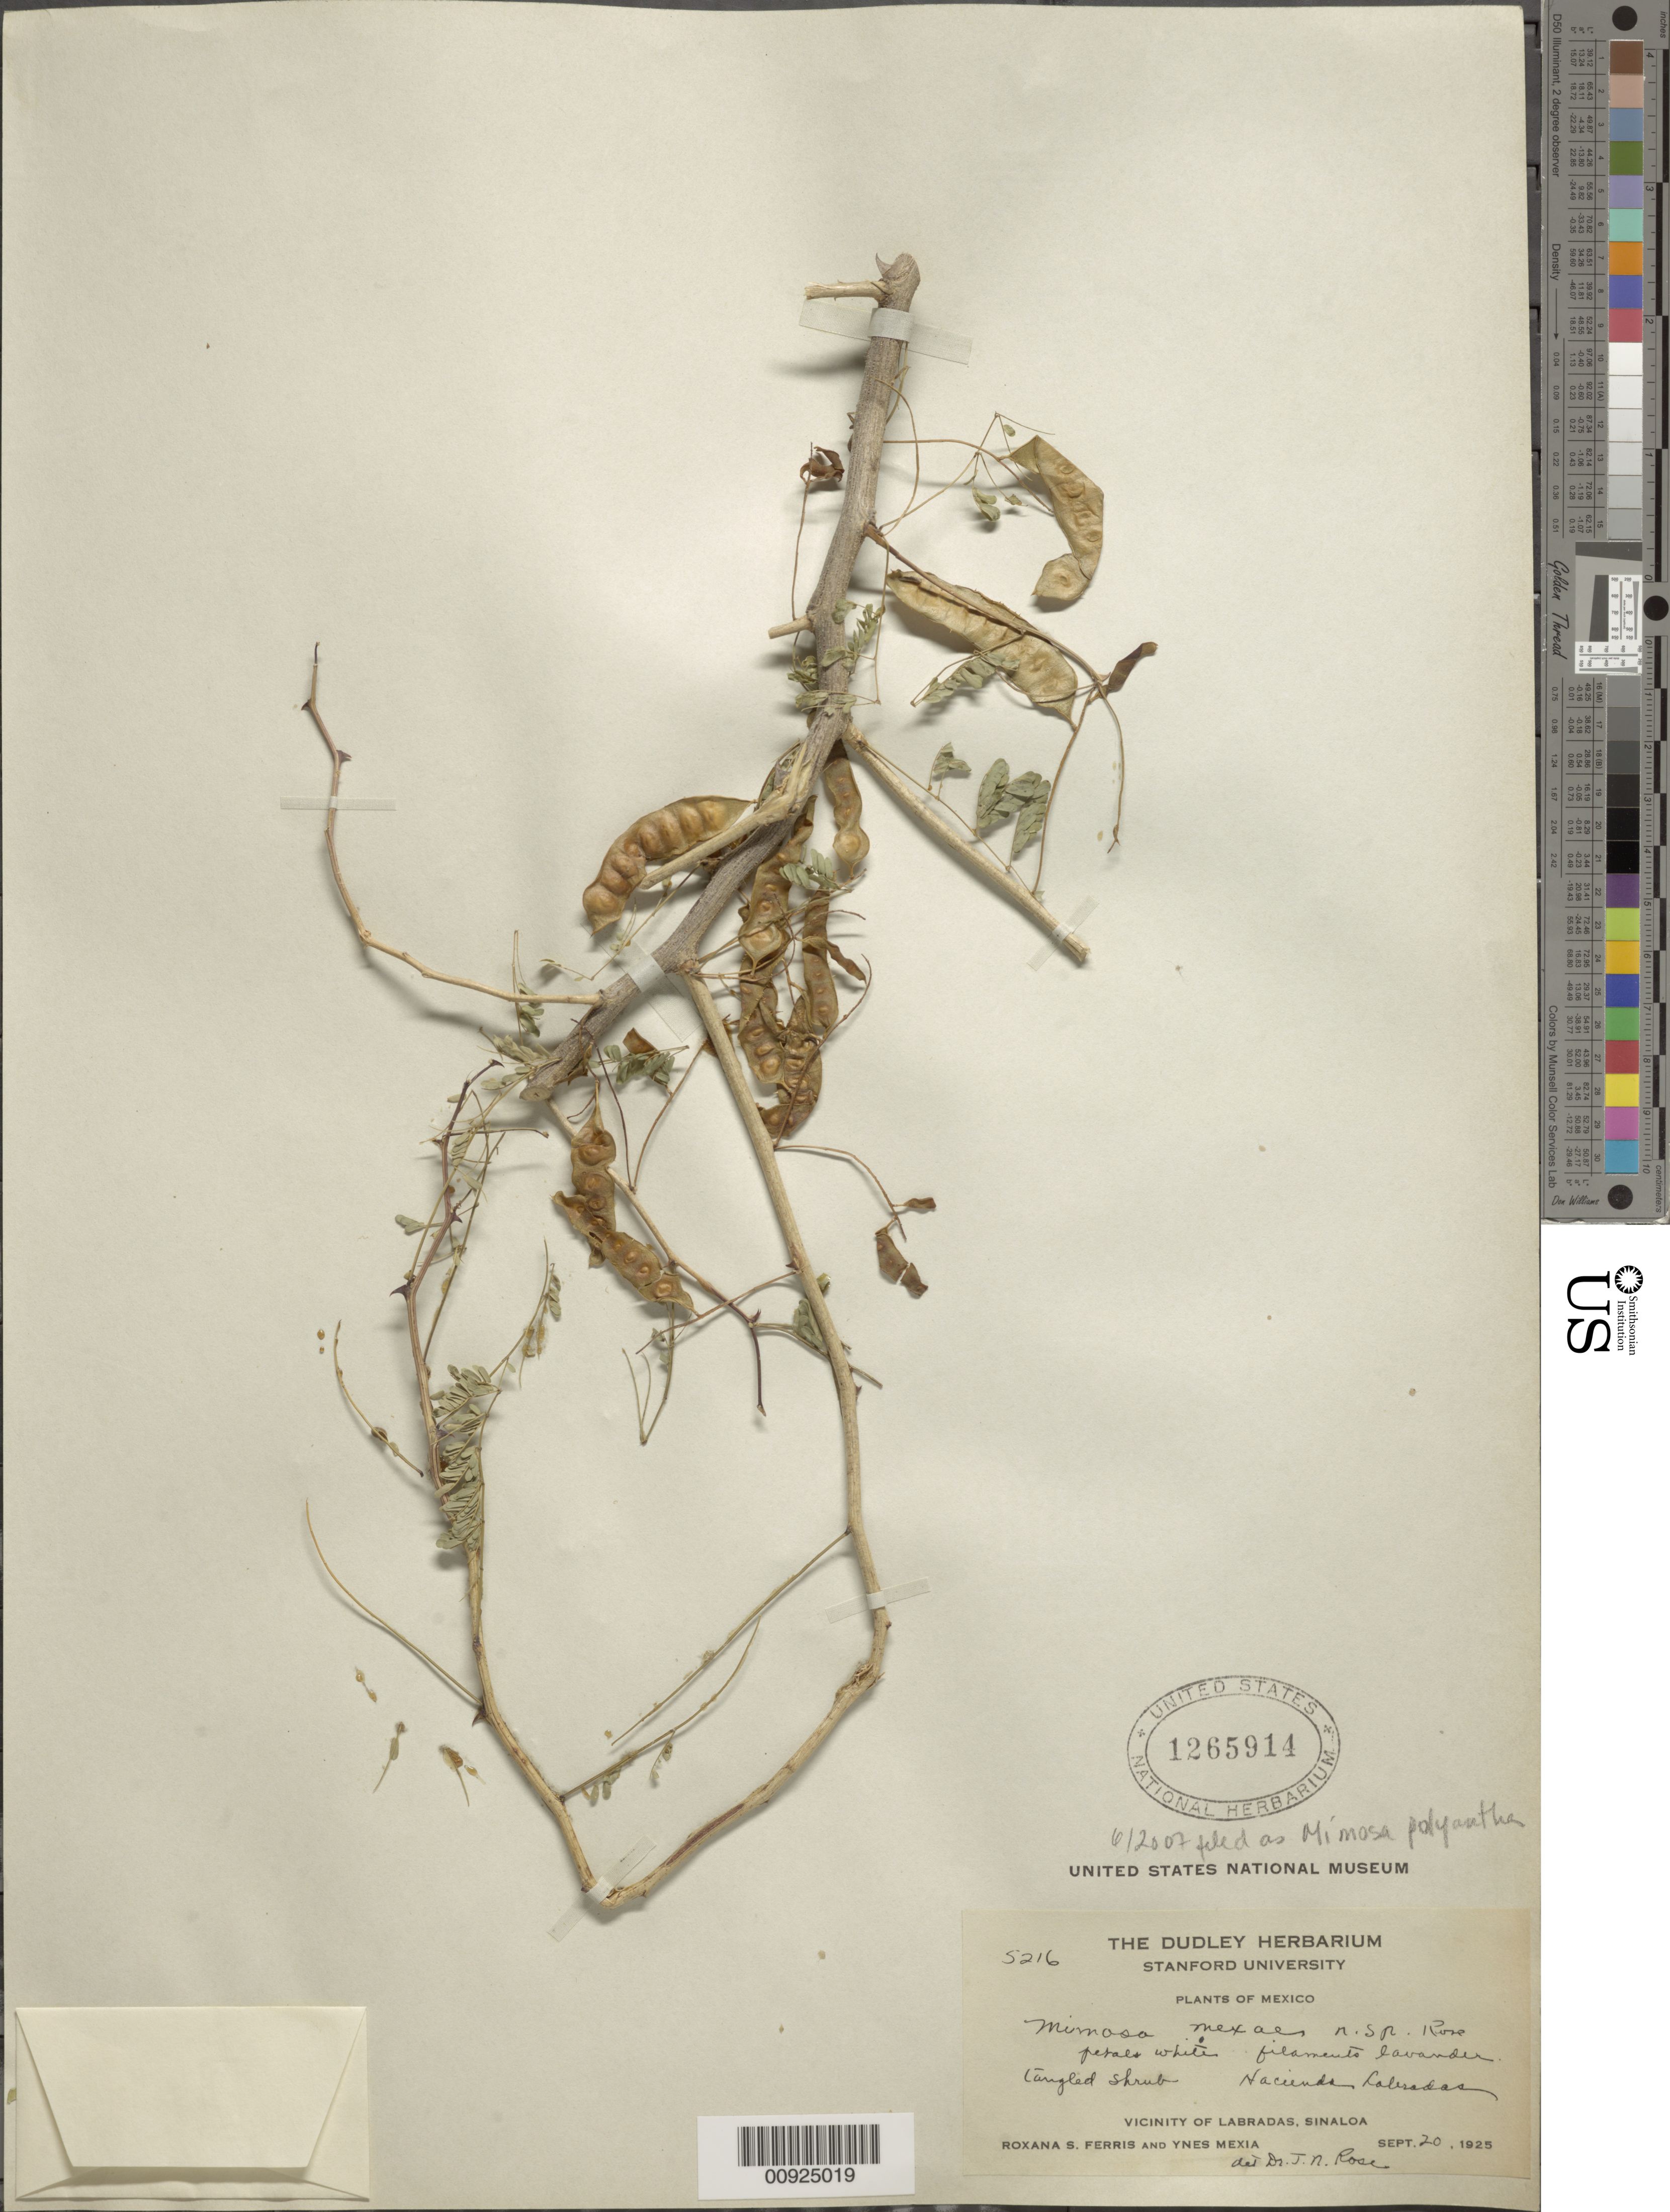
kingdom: Plantae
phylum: Tracheophyta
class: Magnoliopsida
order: Fabales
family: Fabaceae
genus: Mimosa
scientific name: Mimosa polyantha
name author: Benth.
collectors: R. S. Ferris & Y. Mexia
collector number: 5216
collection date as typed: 20 Sep 1925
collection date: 1925-09-20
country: Mexico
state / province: Sinaloa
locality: Hacienda Labradas. Vicinity of Labradas, Sinaloa.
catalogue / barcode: US 1265914